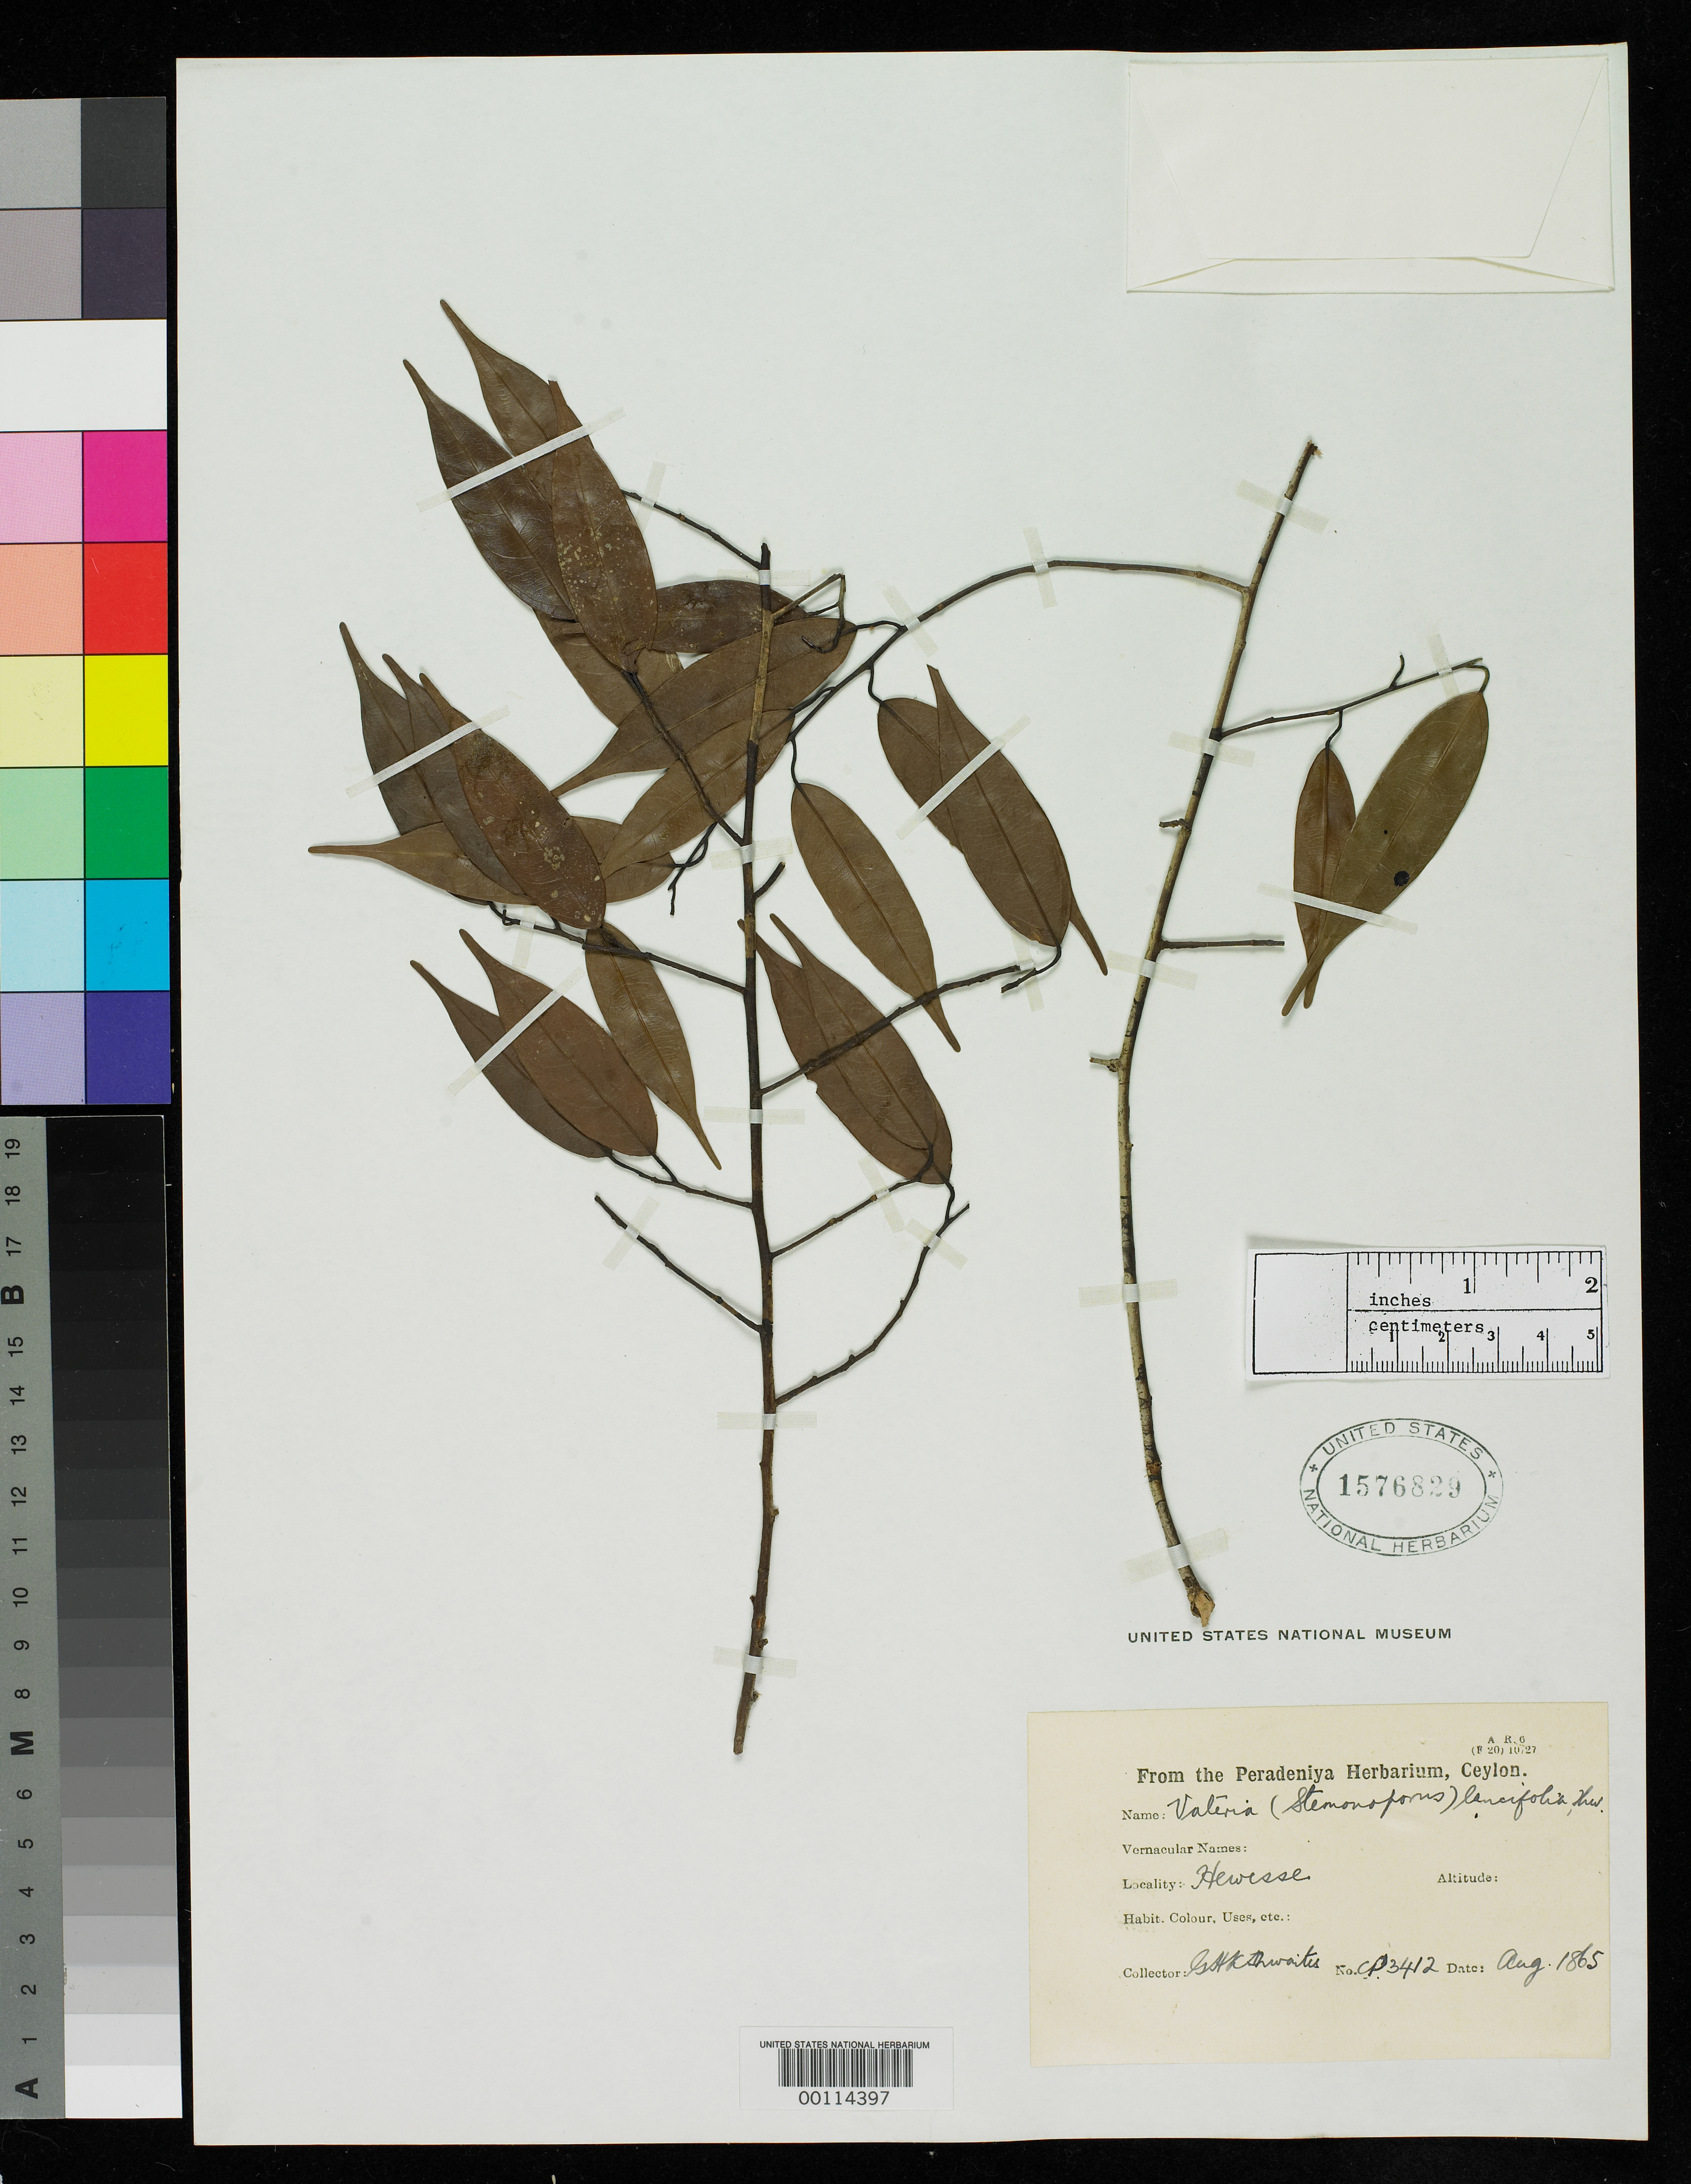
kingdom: Plantae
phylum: Tracheophyta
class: Magnoliopsida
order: Malvales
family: Dipterocarpaceae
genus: Monoporandra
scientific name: Monoporandra lancifolia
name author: Thwaites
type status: Isotype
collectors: G. H. K. Thwaites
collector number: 3412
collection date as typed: Aug 1865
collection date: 1865-08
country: Sri Lanka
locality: Ceylon, Hewesse, Pasdunkorle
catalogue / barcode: US 1576829